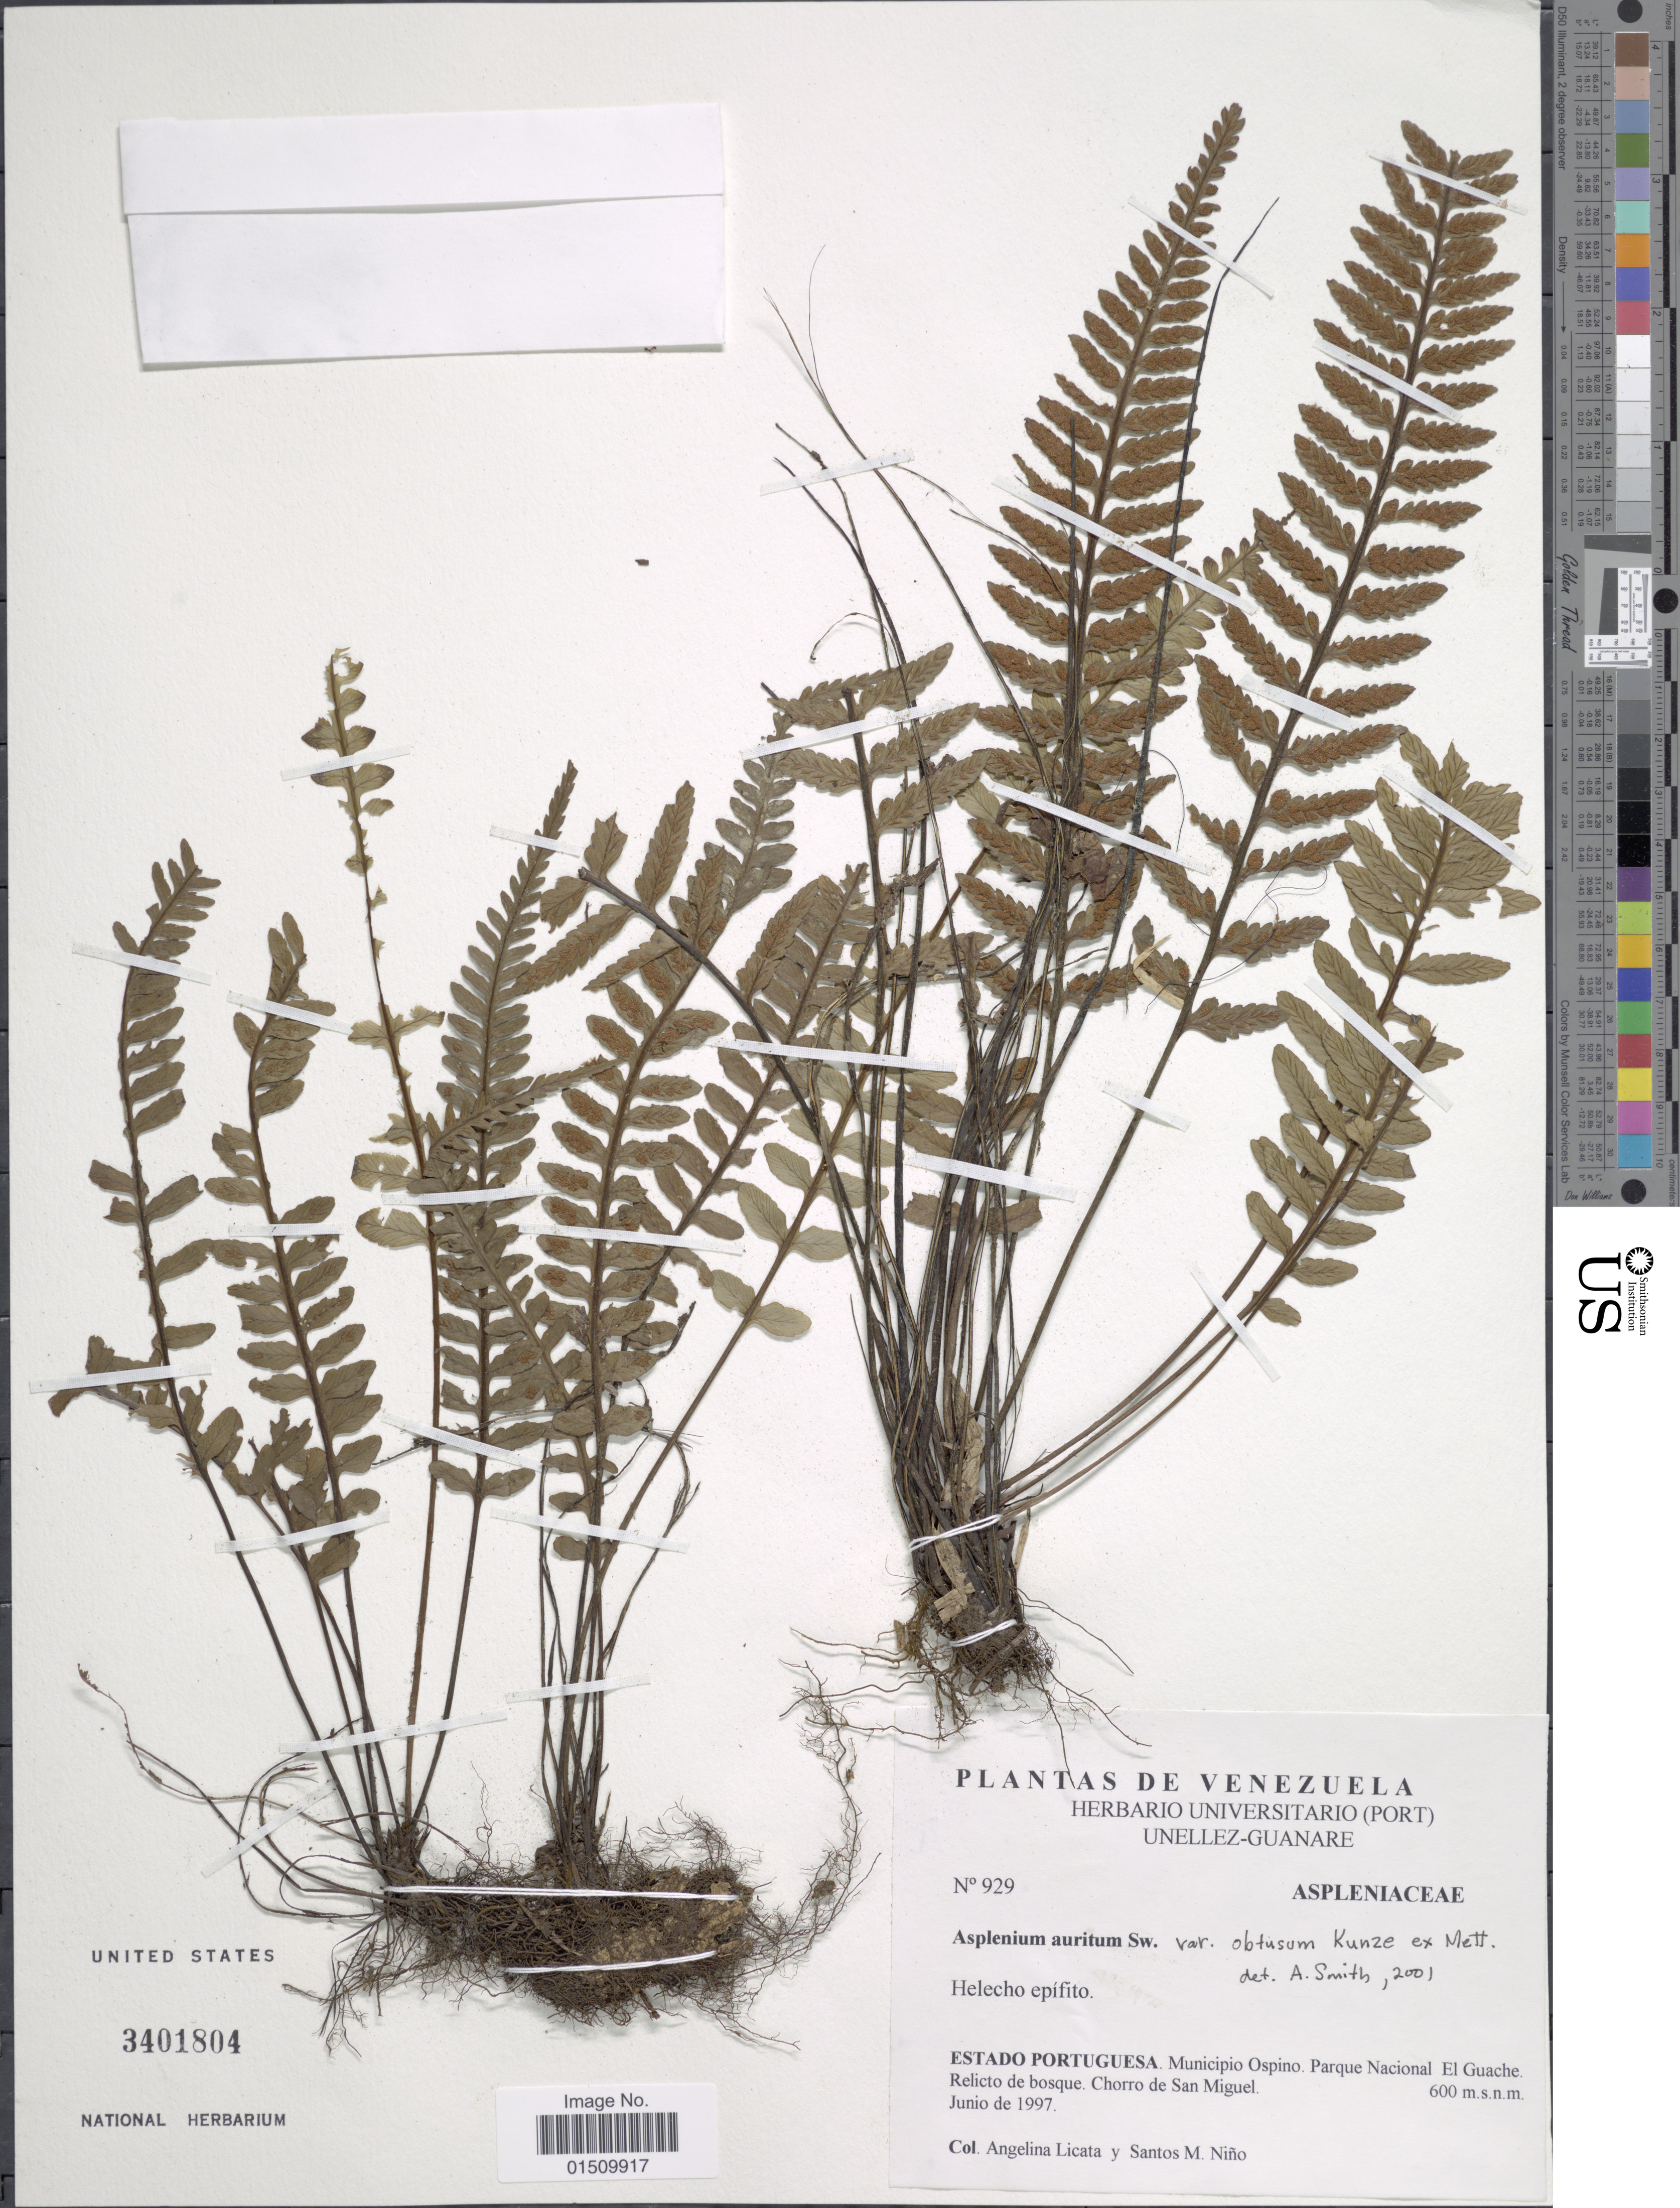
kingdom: Plantae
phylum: Tracheophyta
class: Polypodiopsida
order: Polypodiales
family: Aspleniaceae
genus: Asplenium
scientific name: Asplenium auritum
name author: Sw.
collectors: A. Licata & S. M. Niño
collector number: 929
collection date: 1997-06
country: Venezuela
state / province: Portuguesa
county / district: Ospino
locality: Parque Nacional Guache. Chorro de San Miguel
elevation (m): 600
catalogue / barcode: US 3401804